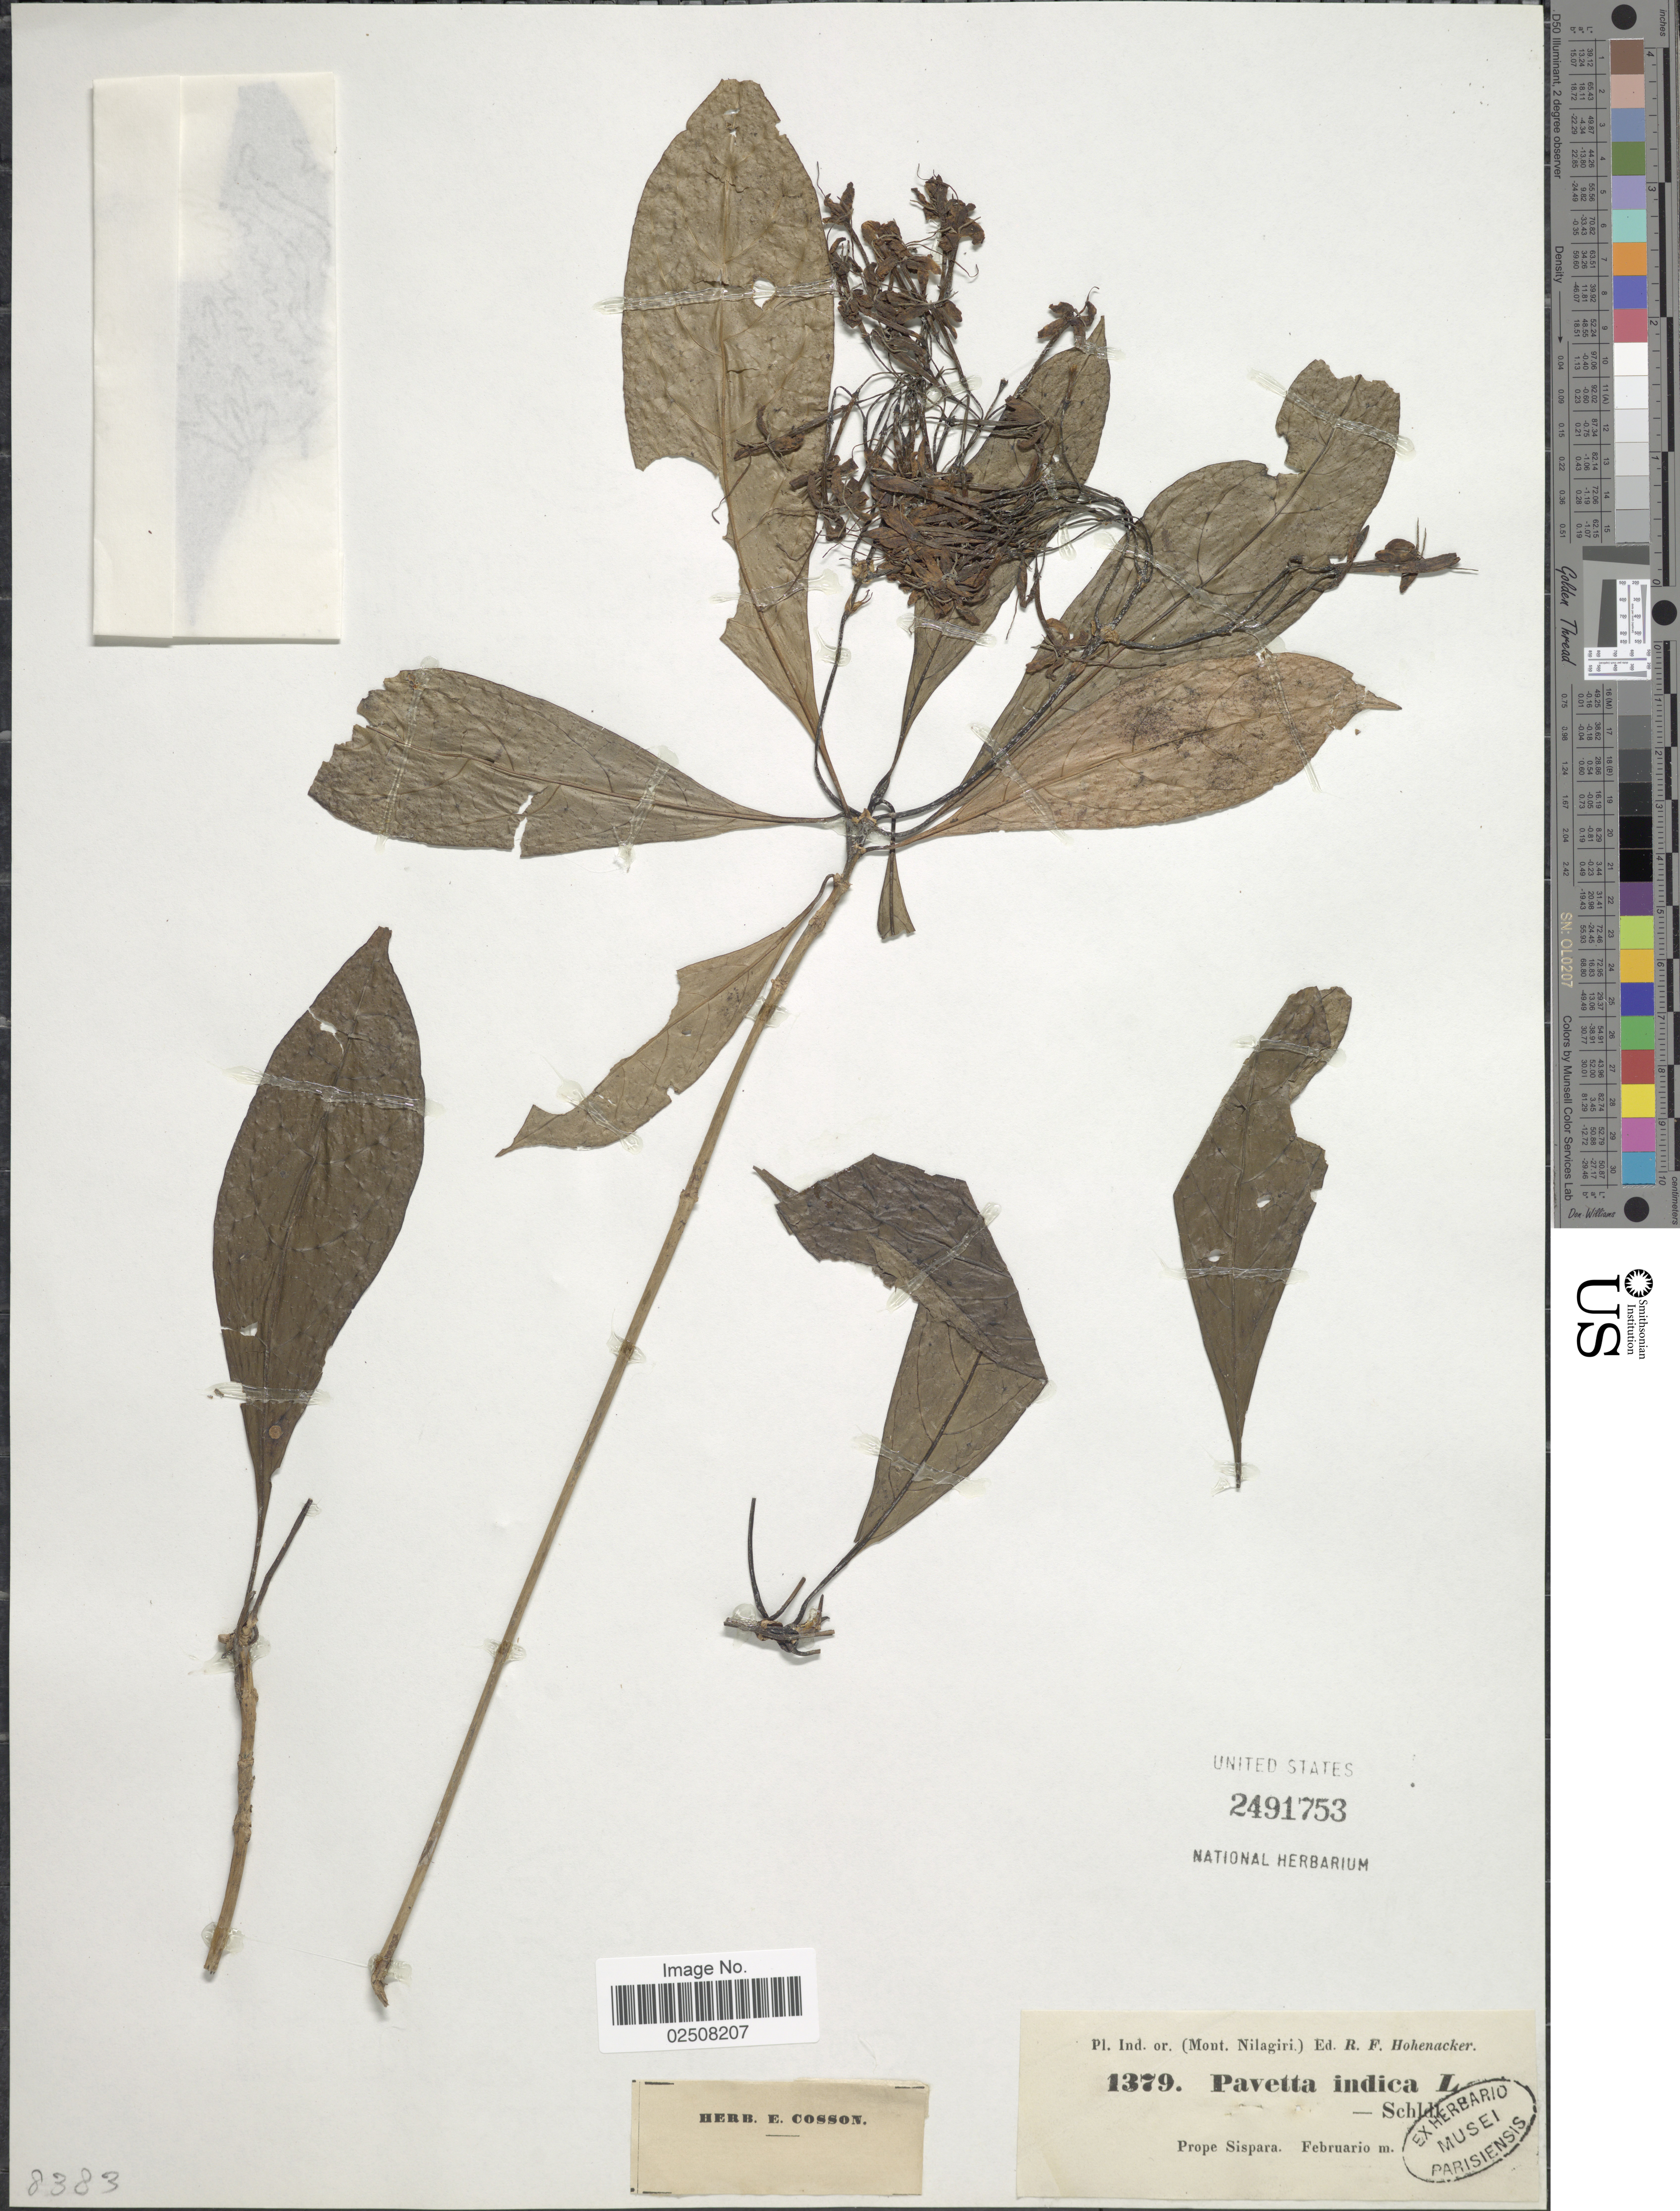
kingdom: Plantae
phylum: Tracheophyta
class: Magnoliopsida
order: Gentianales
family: Rubiaceae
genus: Pavetta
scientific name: Pavetta indica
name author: L.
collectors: R. F. Hohenacker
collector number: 1379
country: Bangladesh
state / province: Khulna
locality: Pl. Ind or (Mont Nilagiri), Prope Sispara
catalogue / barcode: US 2491753